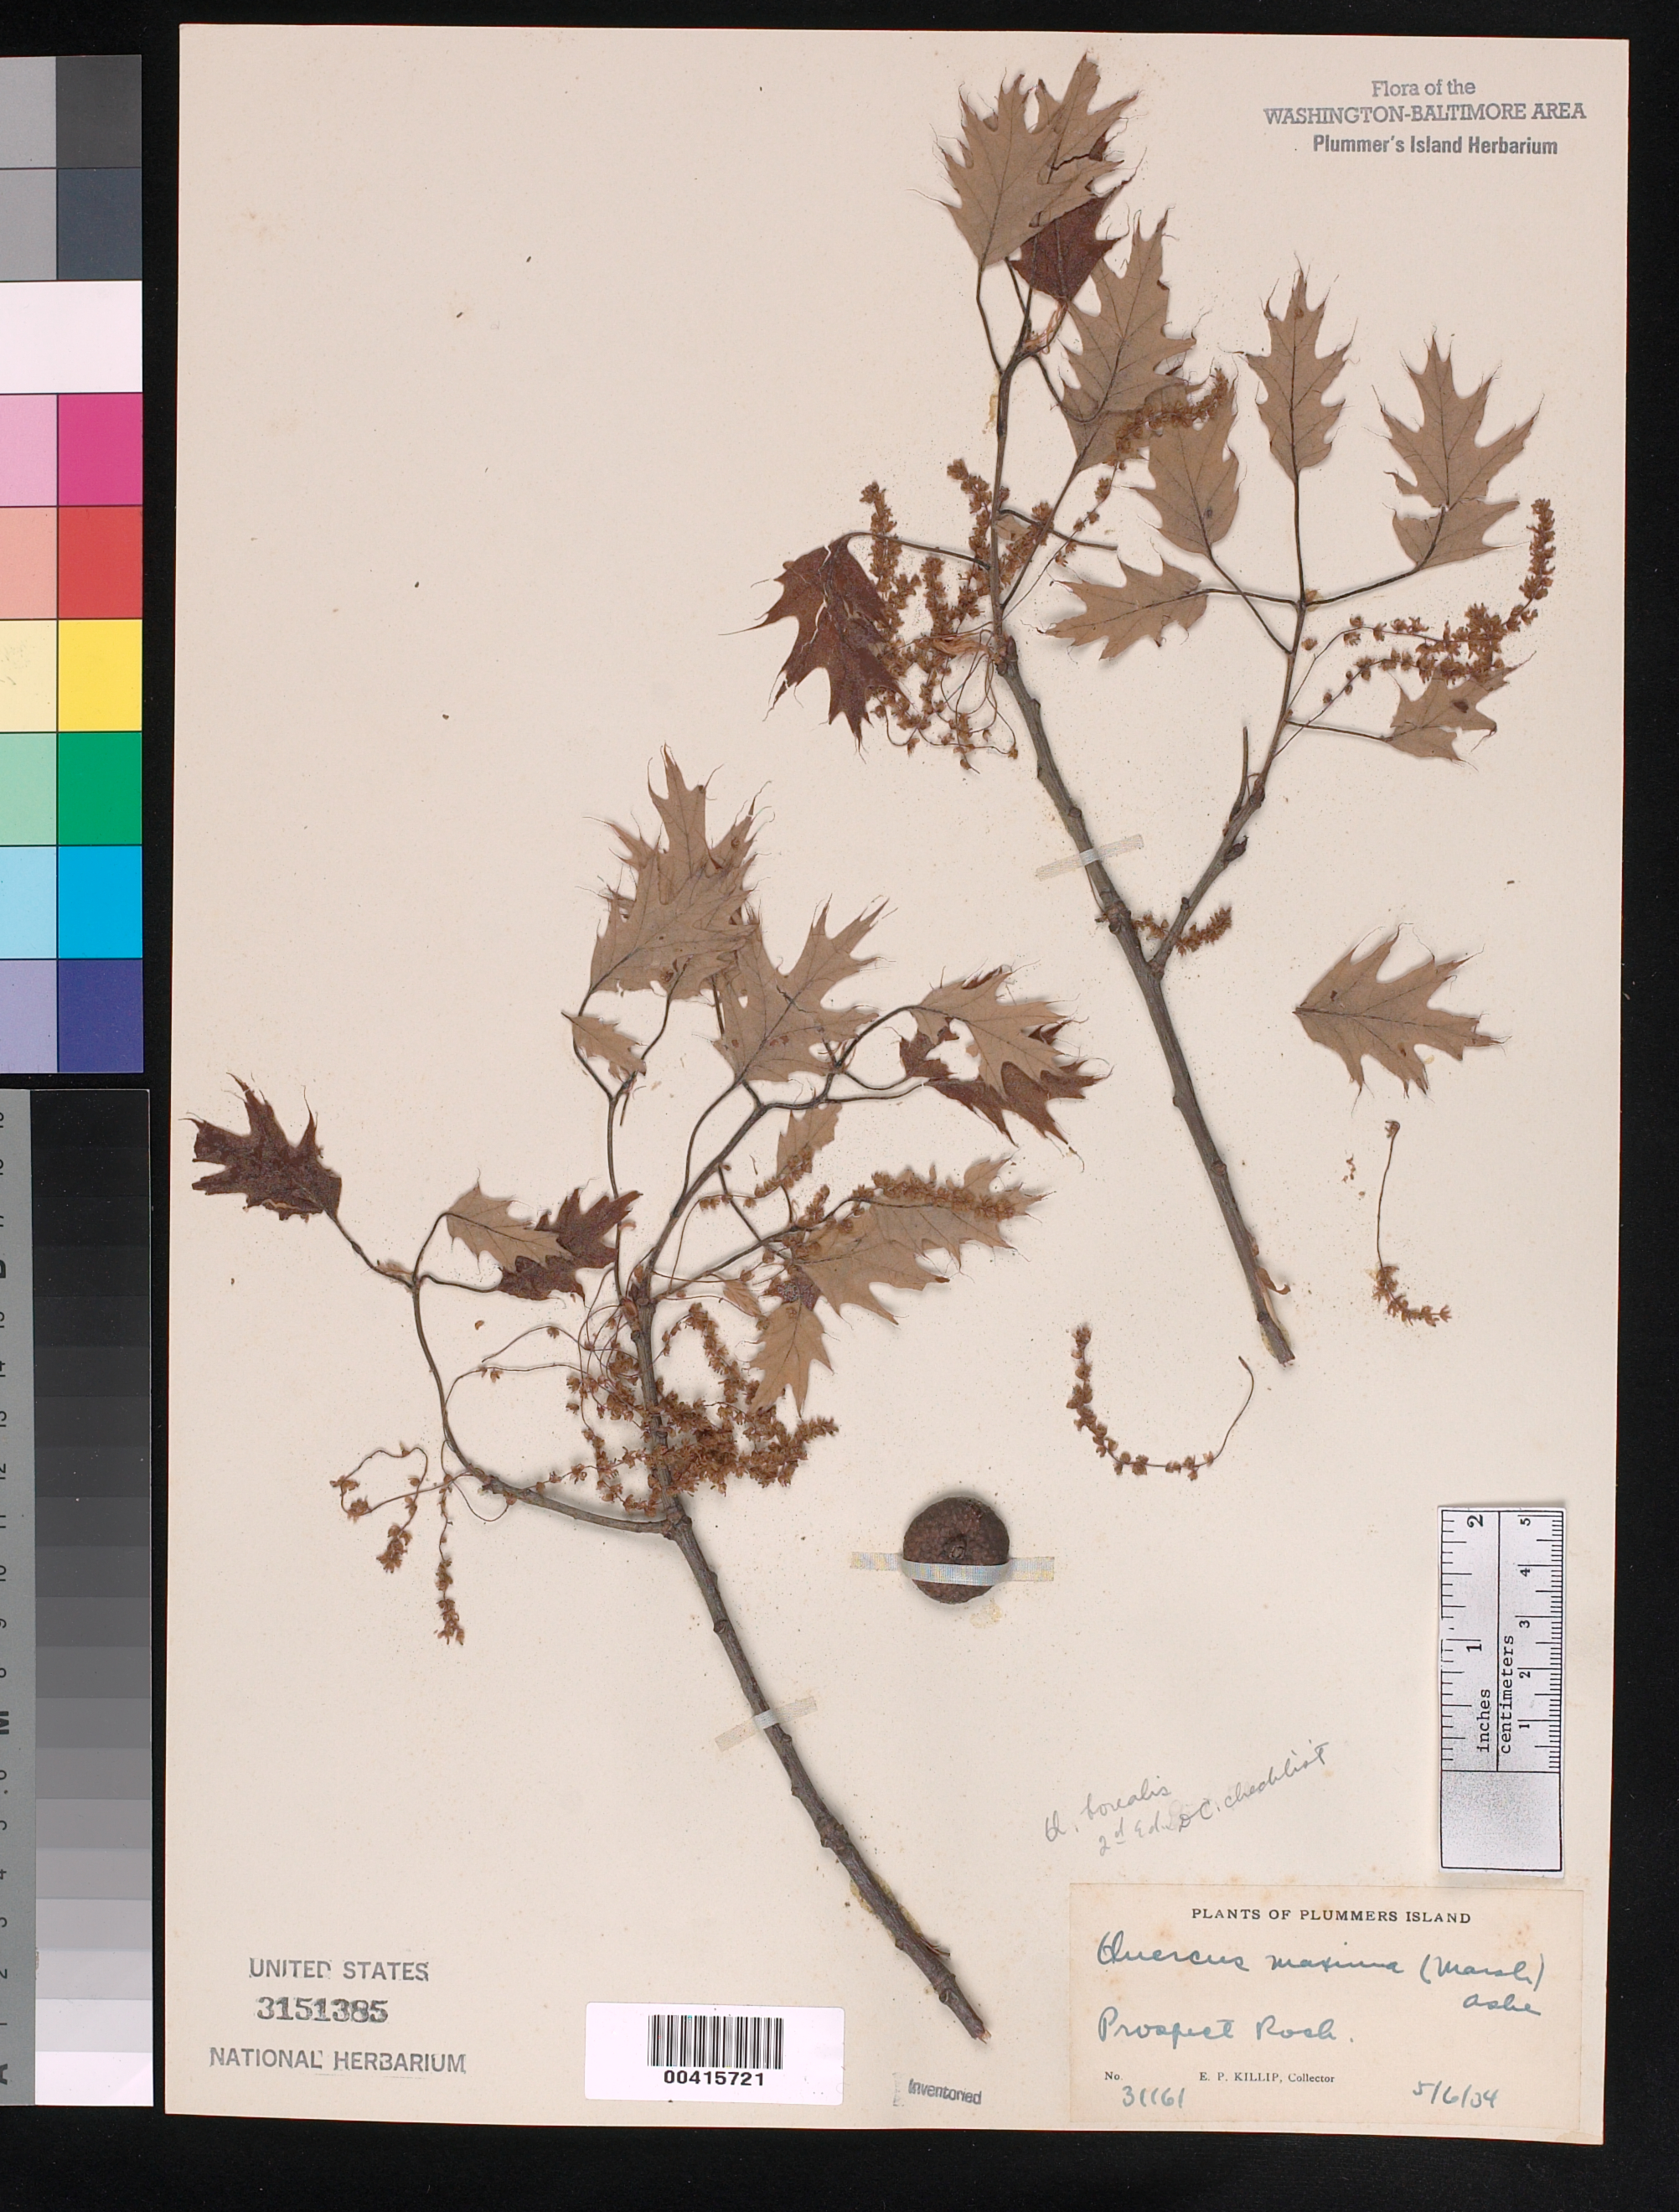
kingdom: Plantae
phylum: Tracheophyta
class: Magnoliopsida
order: Fagales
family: Fagaceae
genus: Quercus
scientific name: Quercus rubra var. borealis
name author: (F. Michx.) Farw.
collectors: E. P. Killip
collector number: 31161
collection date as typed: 06 May 1934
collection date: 1934-05-06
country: United States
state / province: Maryland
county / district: Montgomery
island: Plummers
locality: Plummer's Island; Prospect Rock C. & O. Canal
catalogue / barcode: US 3151385